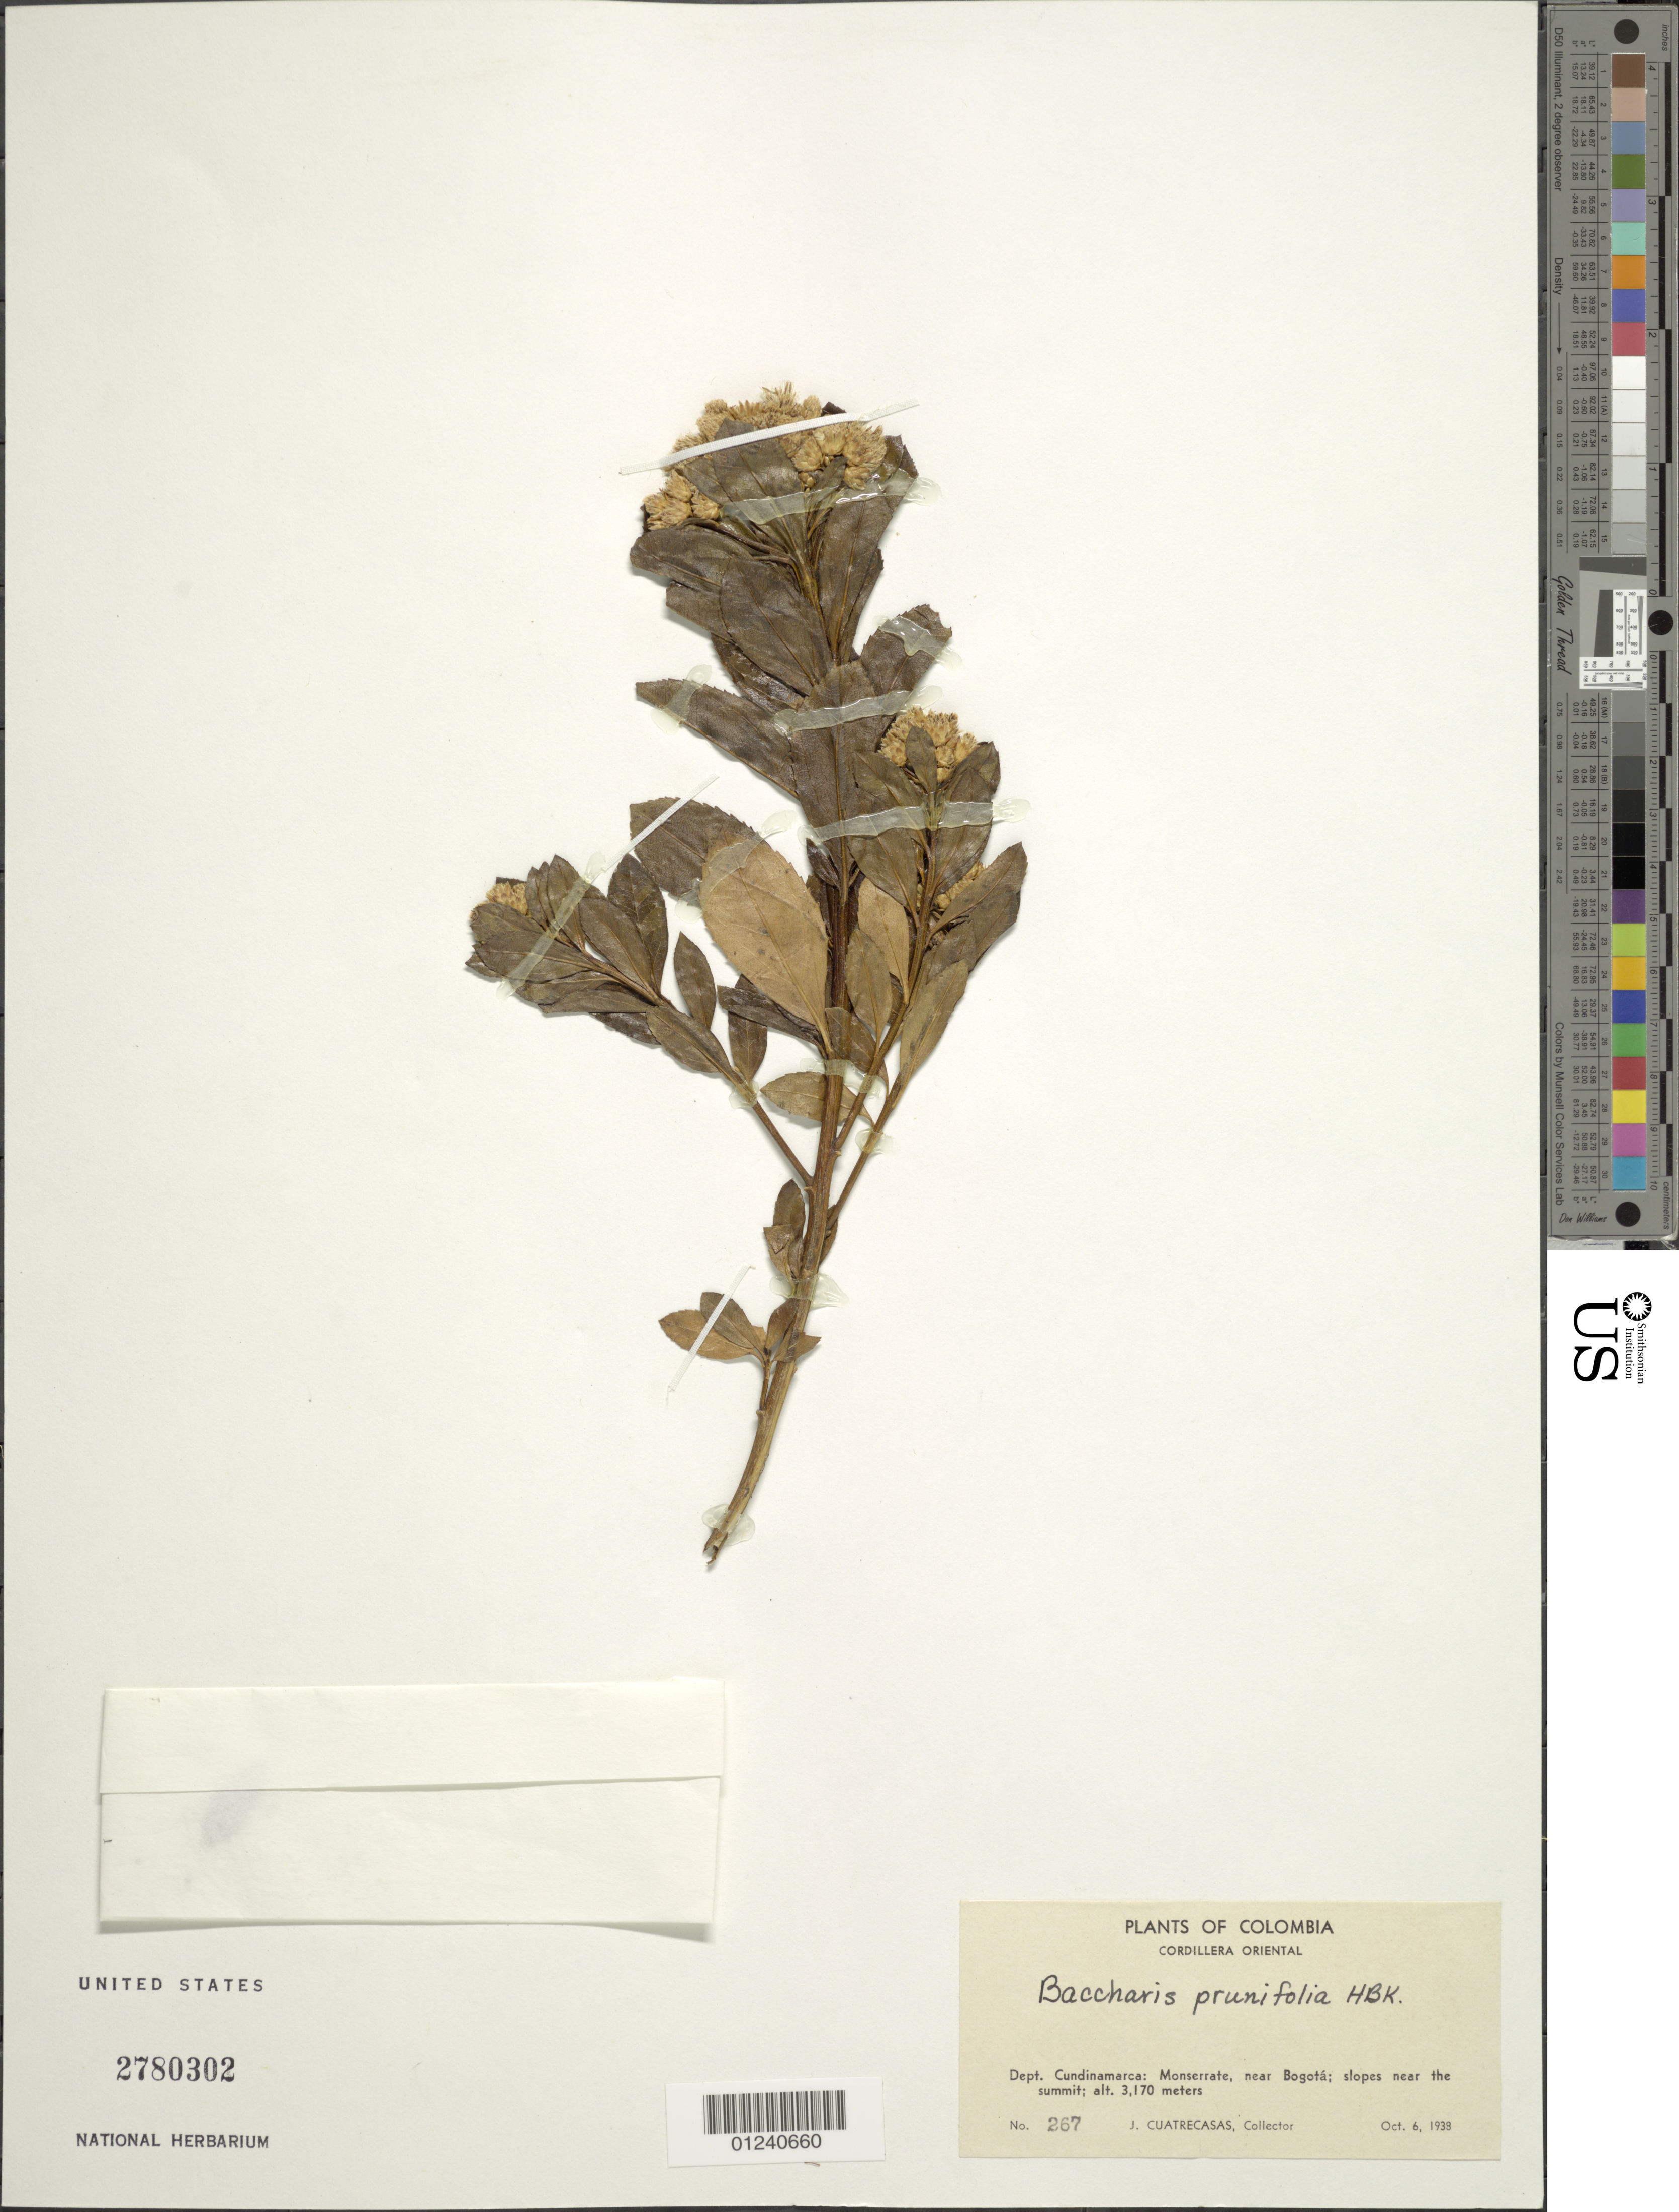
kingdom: Plantae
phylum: Tracheophyta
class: Magnoliopsida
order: Asterales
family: Asteraceae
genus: Baccharis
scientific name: Baccharis prunifolia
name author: Kunth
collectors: J. Cuatrecasas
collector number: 267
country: Colombia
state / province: Cundinamarca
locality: Monserrate, near Bogata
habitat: Slopes near summit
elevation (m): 3170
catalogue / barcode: US 2780302